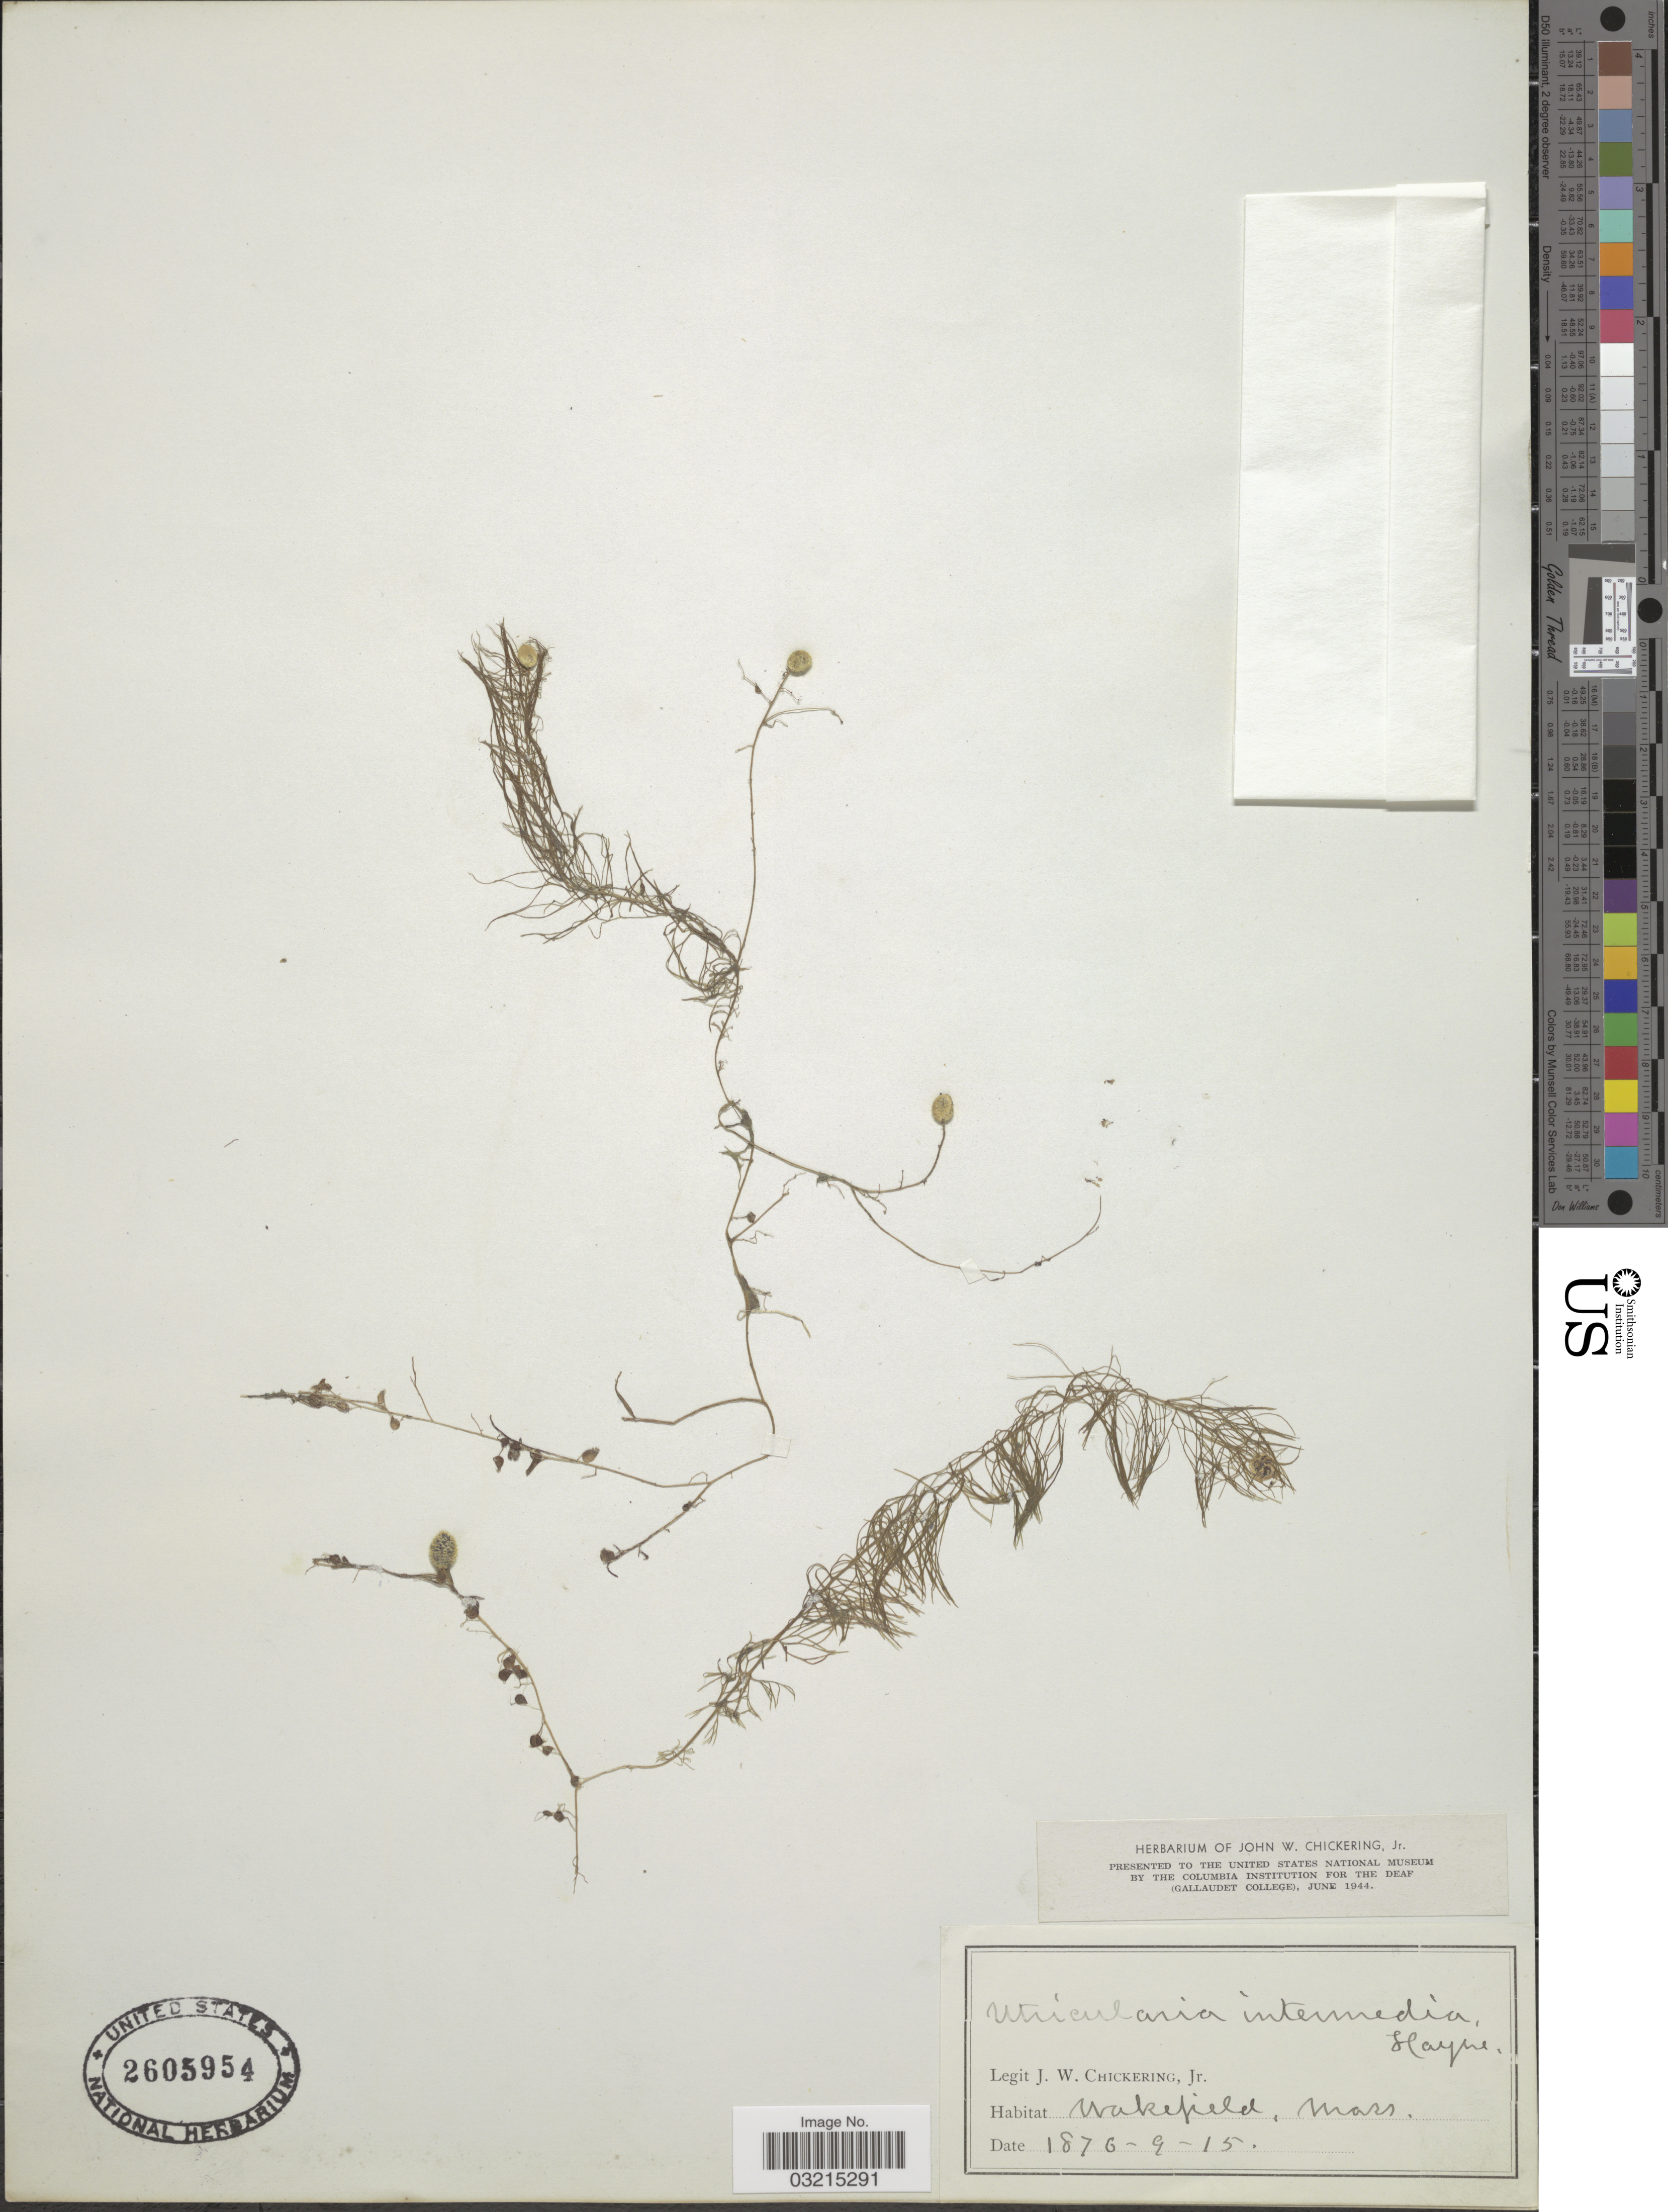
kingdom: Plantae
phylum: Tracheophyta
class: Magnoliopsida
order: Lamiales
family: Lentibulariaceae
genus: Utricularia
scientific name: Utricularia intermedia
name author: Hayne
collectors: J. W. Chickering Jr.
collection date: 1876-09-15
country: United States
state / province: Massachusetts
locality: Wakefield.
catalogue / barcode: US 2605954